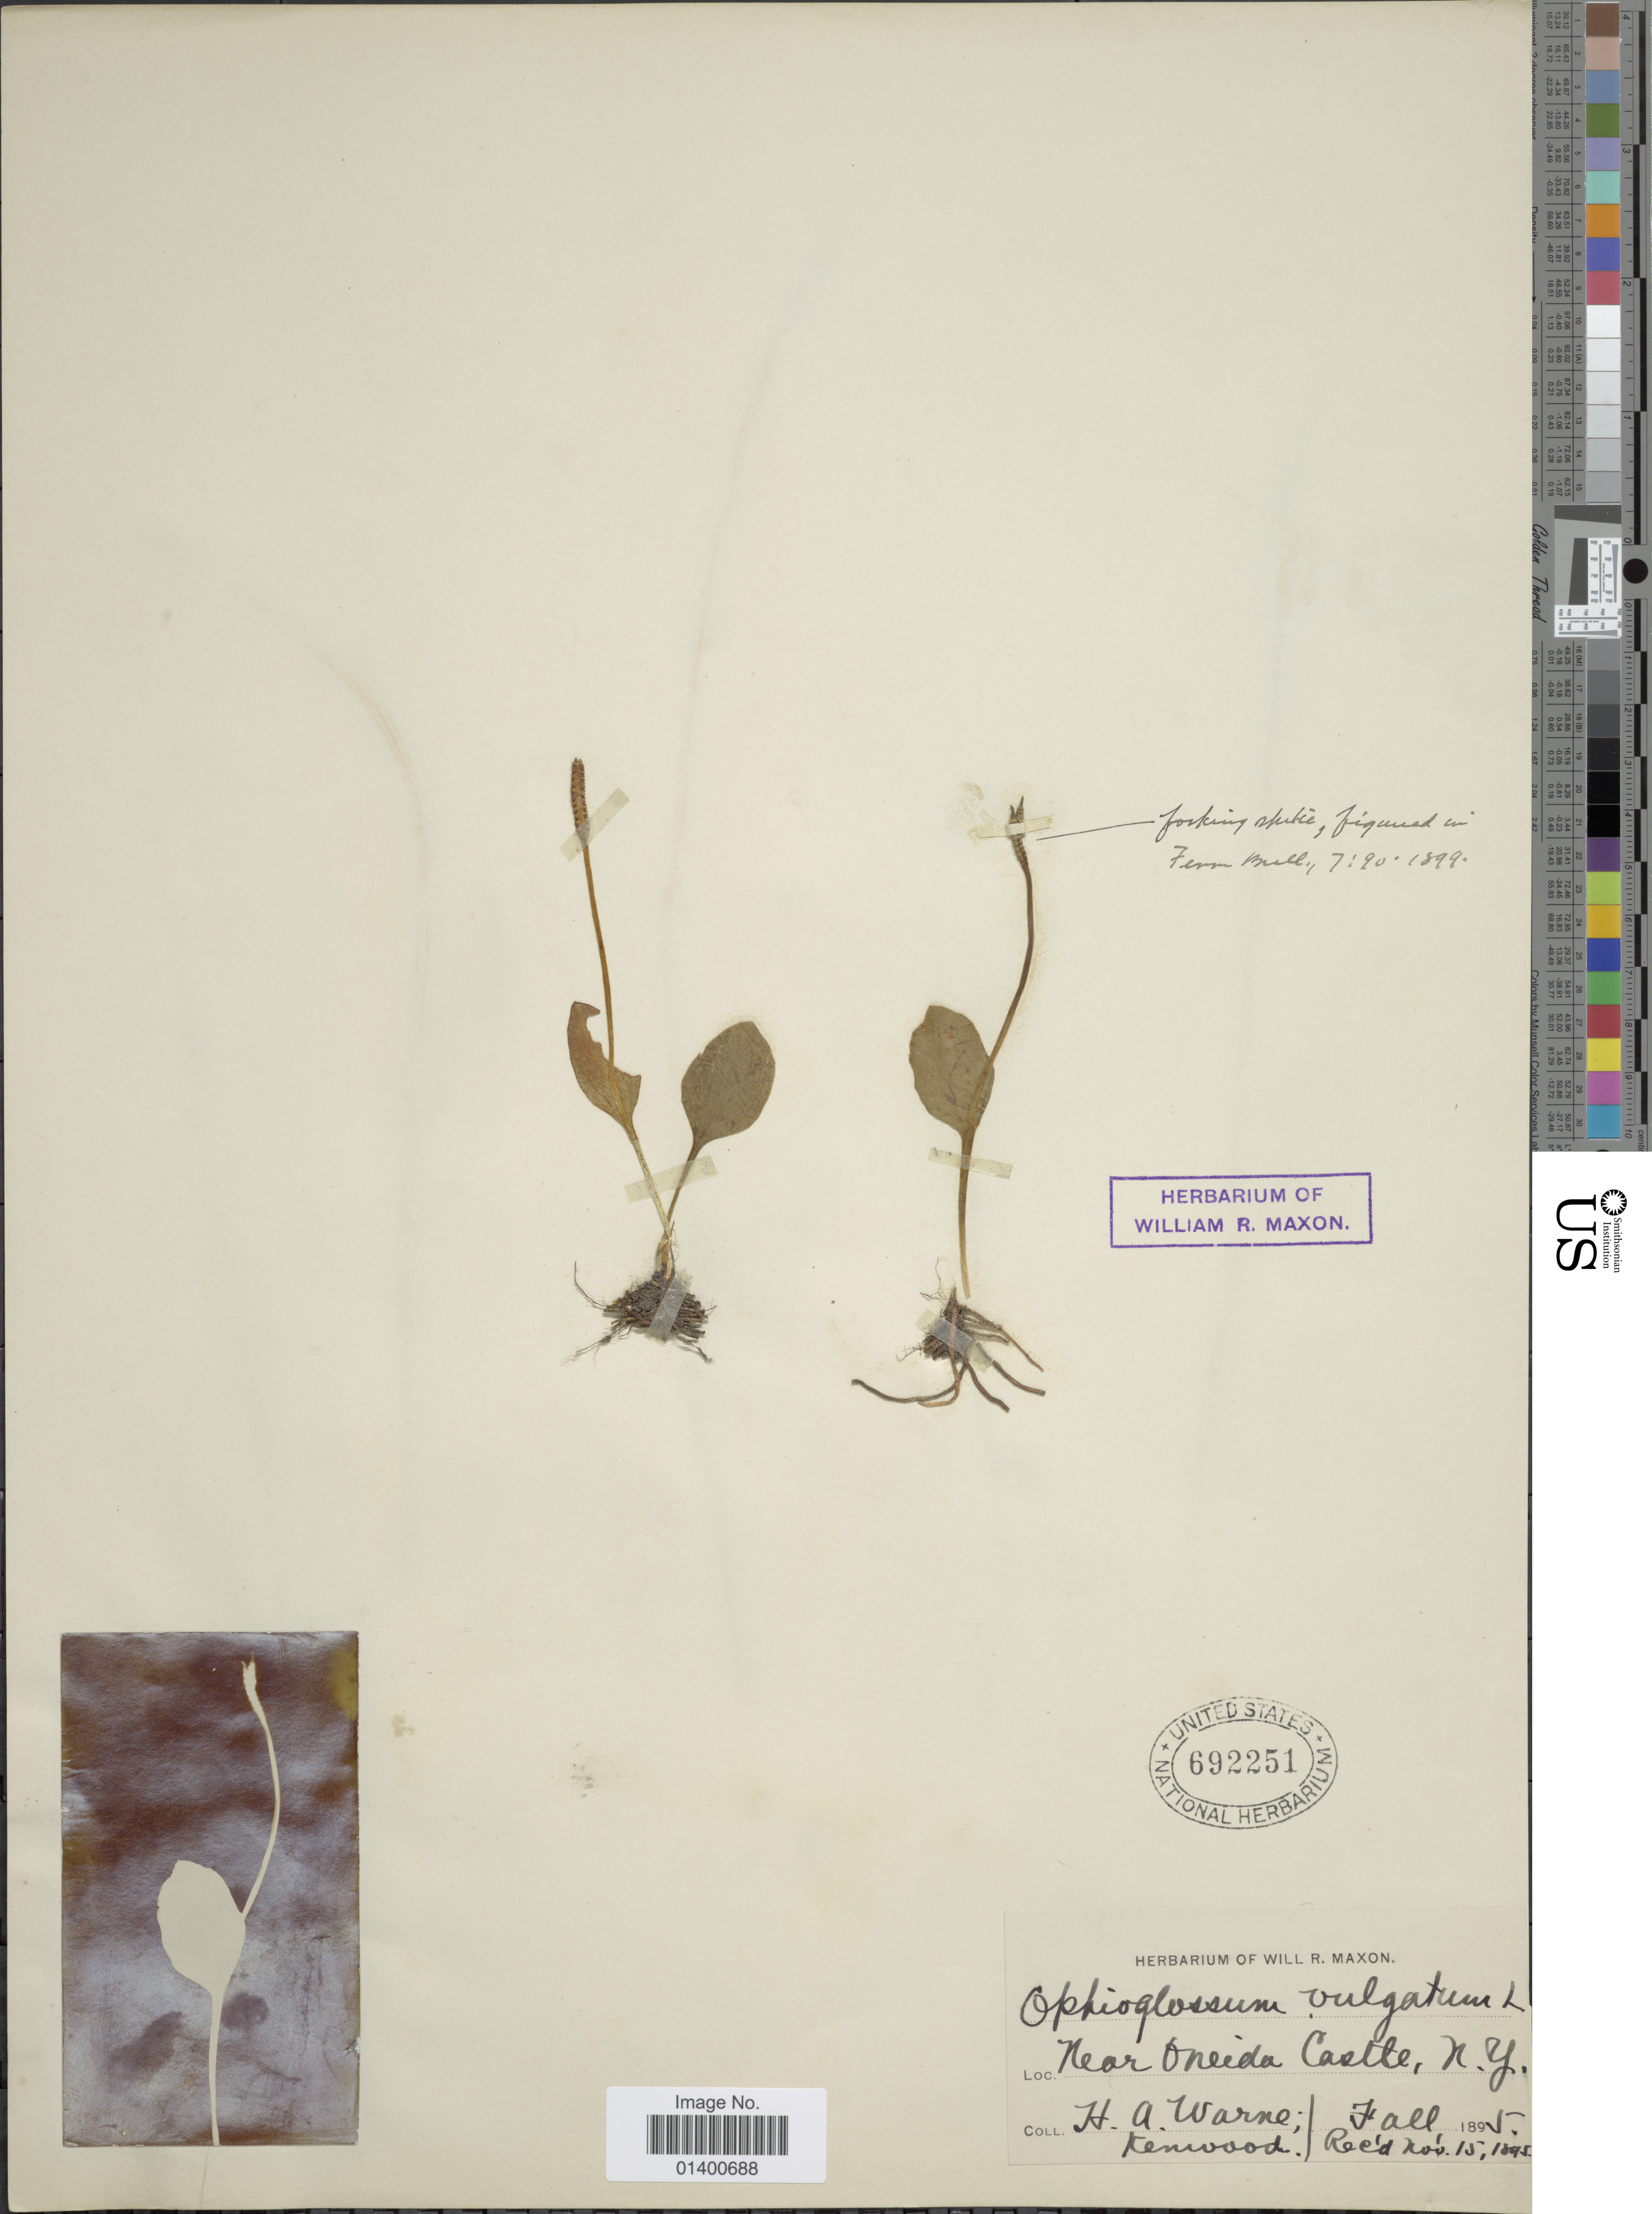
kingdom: Plantae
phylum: Tracheophyta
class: Polypodiopsida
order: Ophioglossales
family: Ophioglossaceae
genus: Ophioglossum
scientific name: Ophioglossum vulgatum var. pseudopodum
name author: (S.F. Blake) Farw.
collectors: H. Warne & Kenwood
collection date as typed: fall 1895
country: United States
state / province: New York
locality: Near Oneida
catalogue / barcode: US 692251